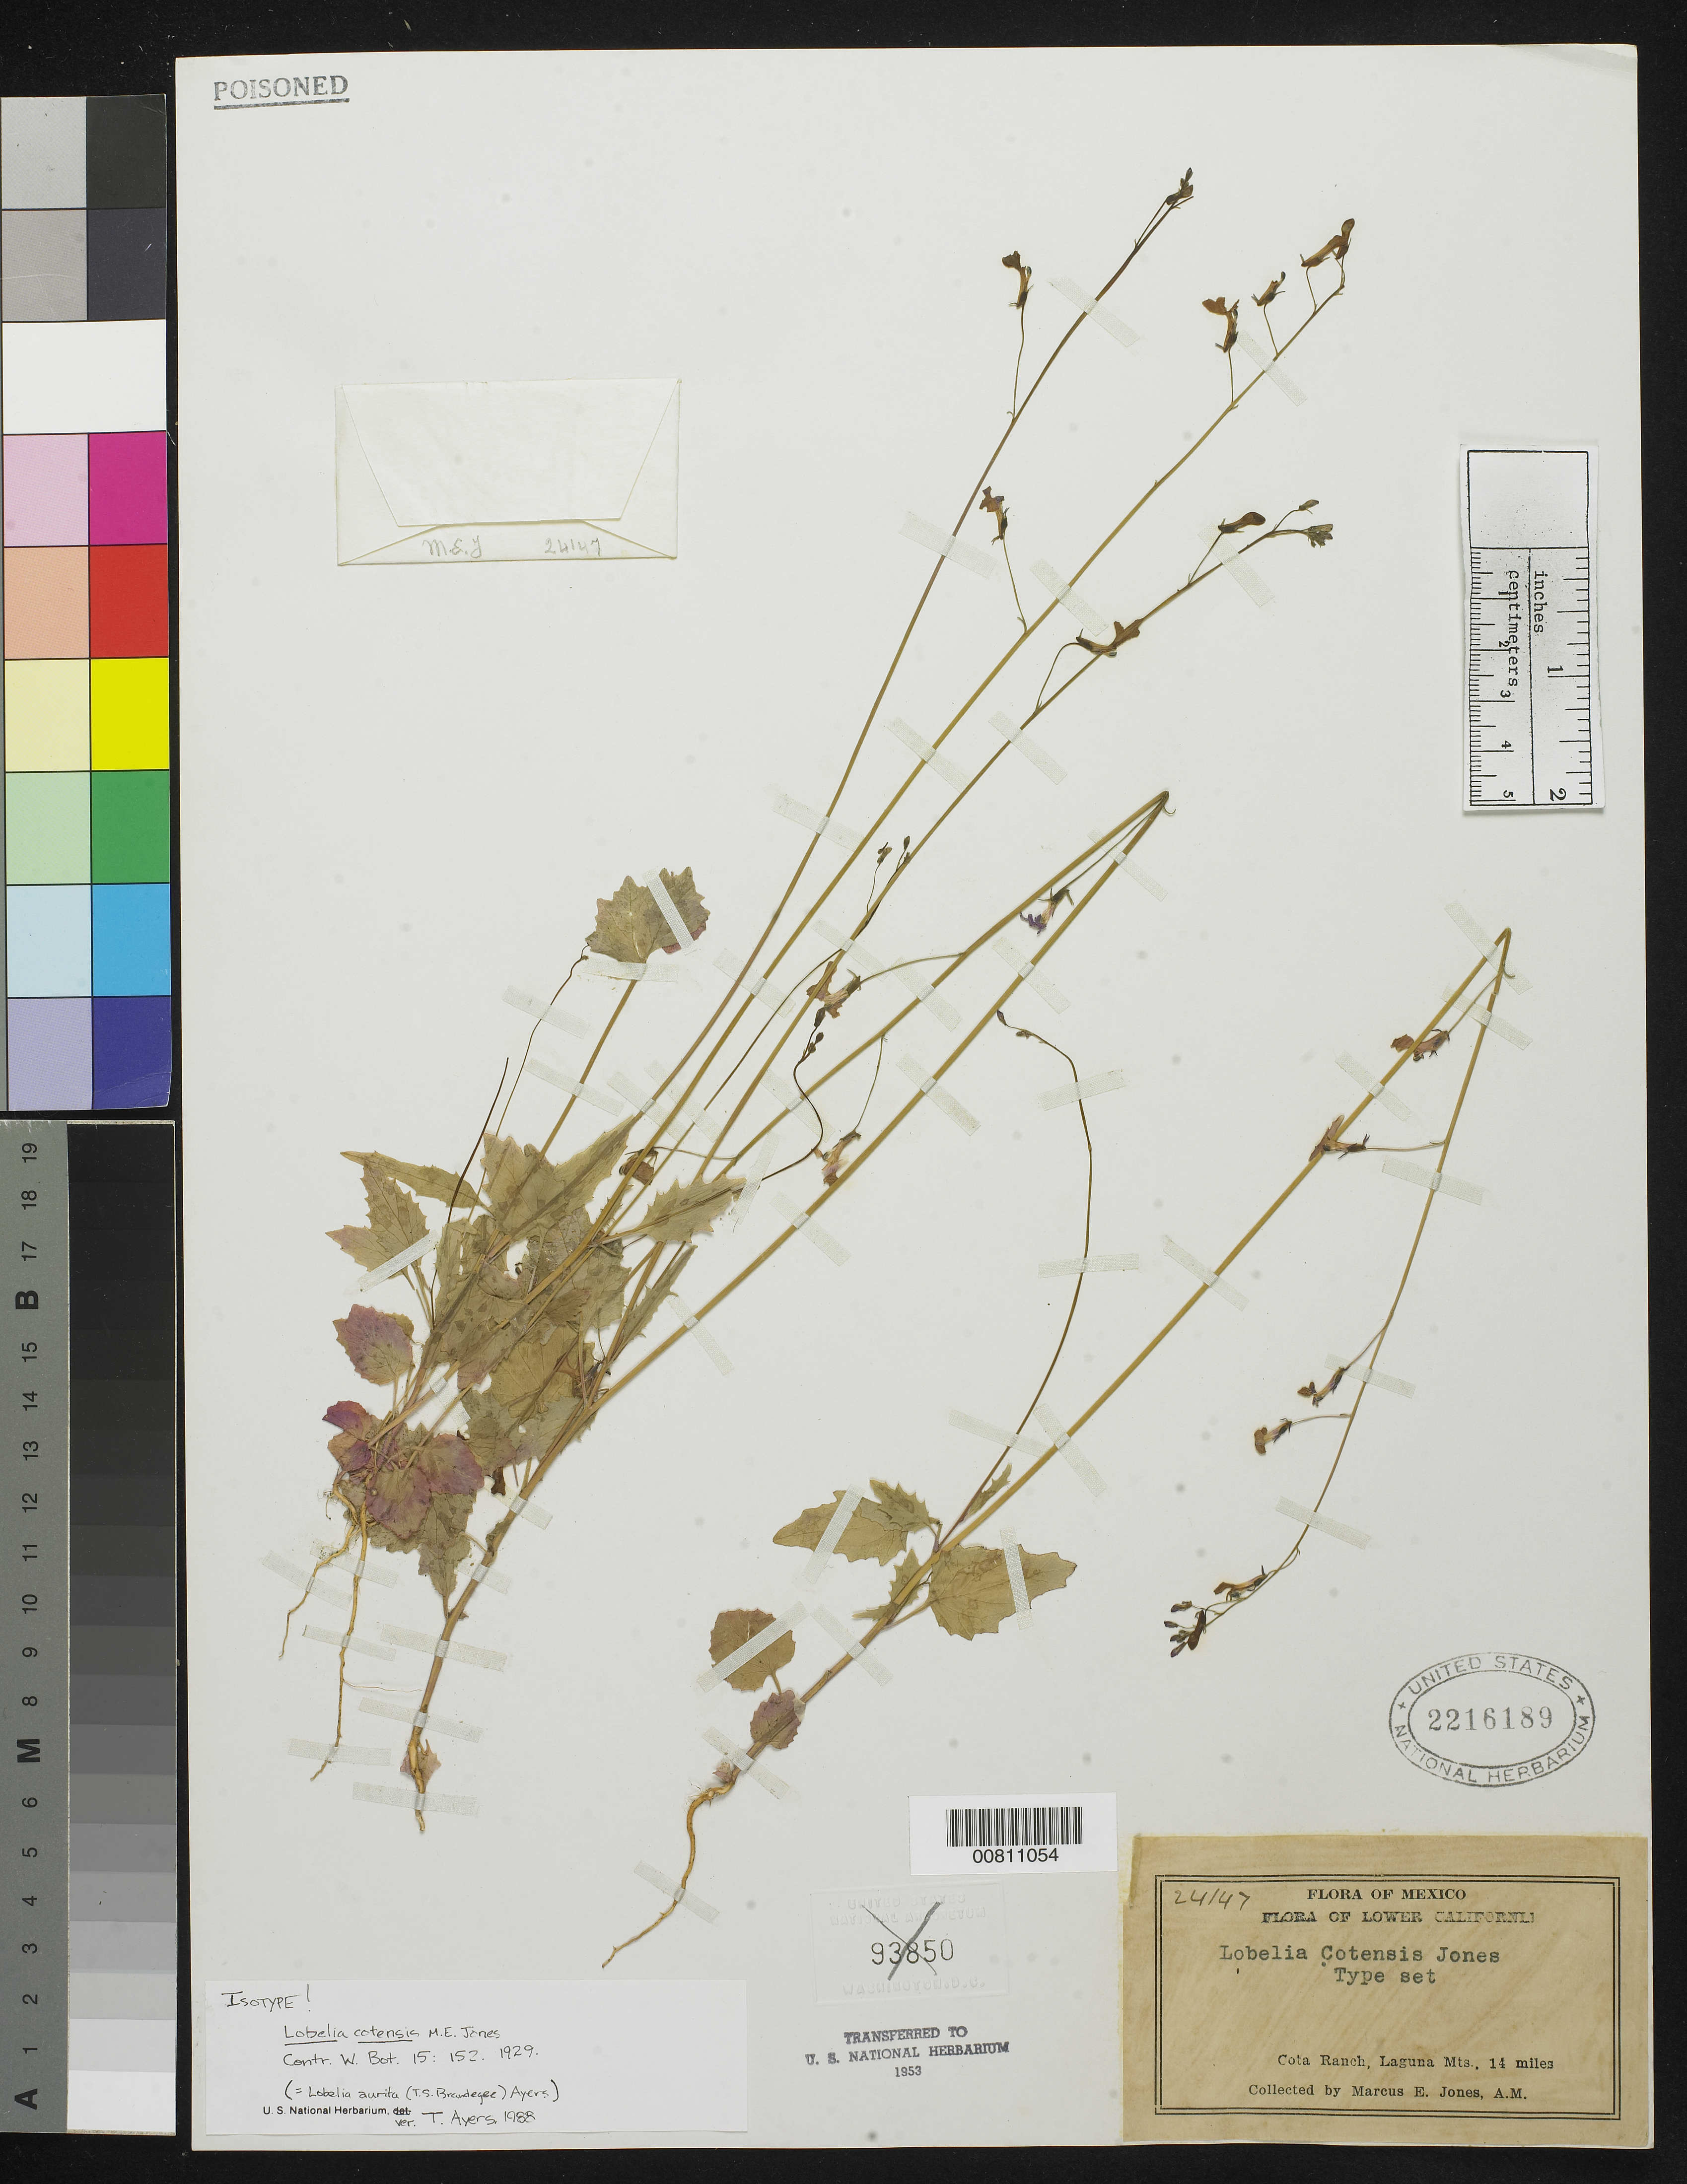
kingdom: Plantae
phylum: Tracheophyta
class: Magnoliopsida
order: Asterales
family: Campanulaceae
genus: Lobelia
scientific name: Lobelia cotensis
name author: M.E. Jones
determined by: Ayers, Tina J.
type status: Isotype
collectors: M. E. Jones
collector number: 24147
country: Mexico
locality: Cota Ranch, Laguna Mts., 14 miles.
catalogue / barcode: US 2216189